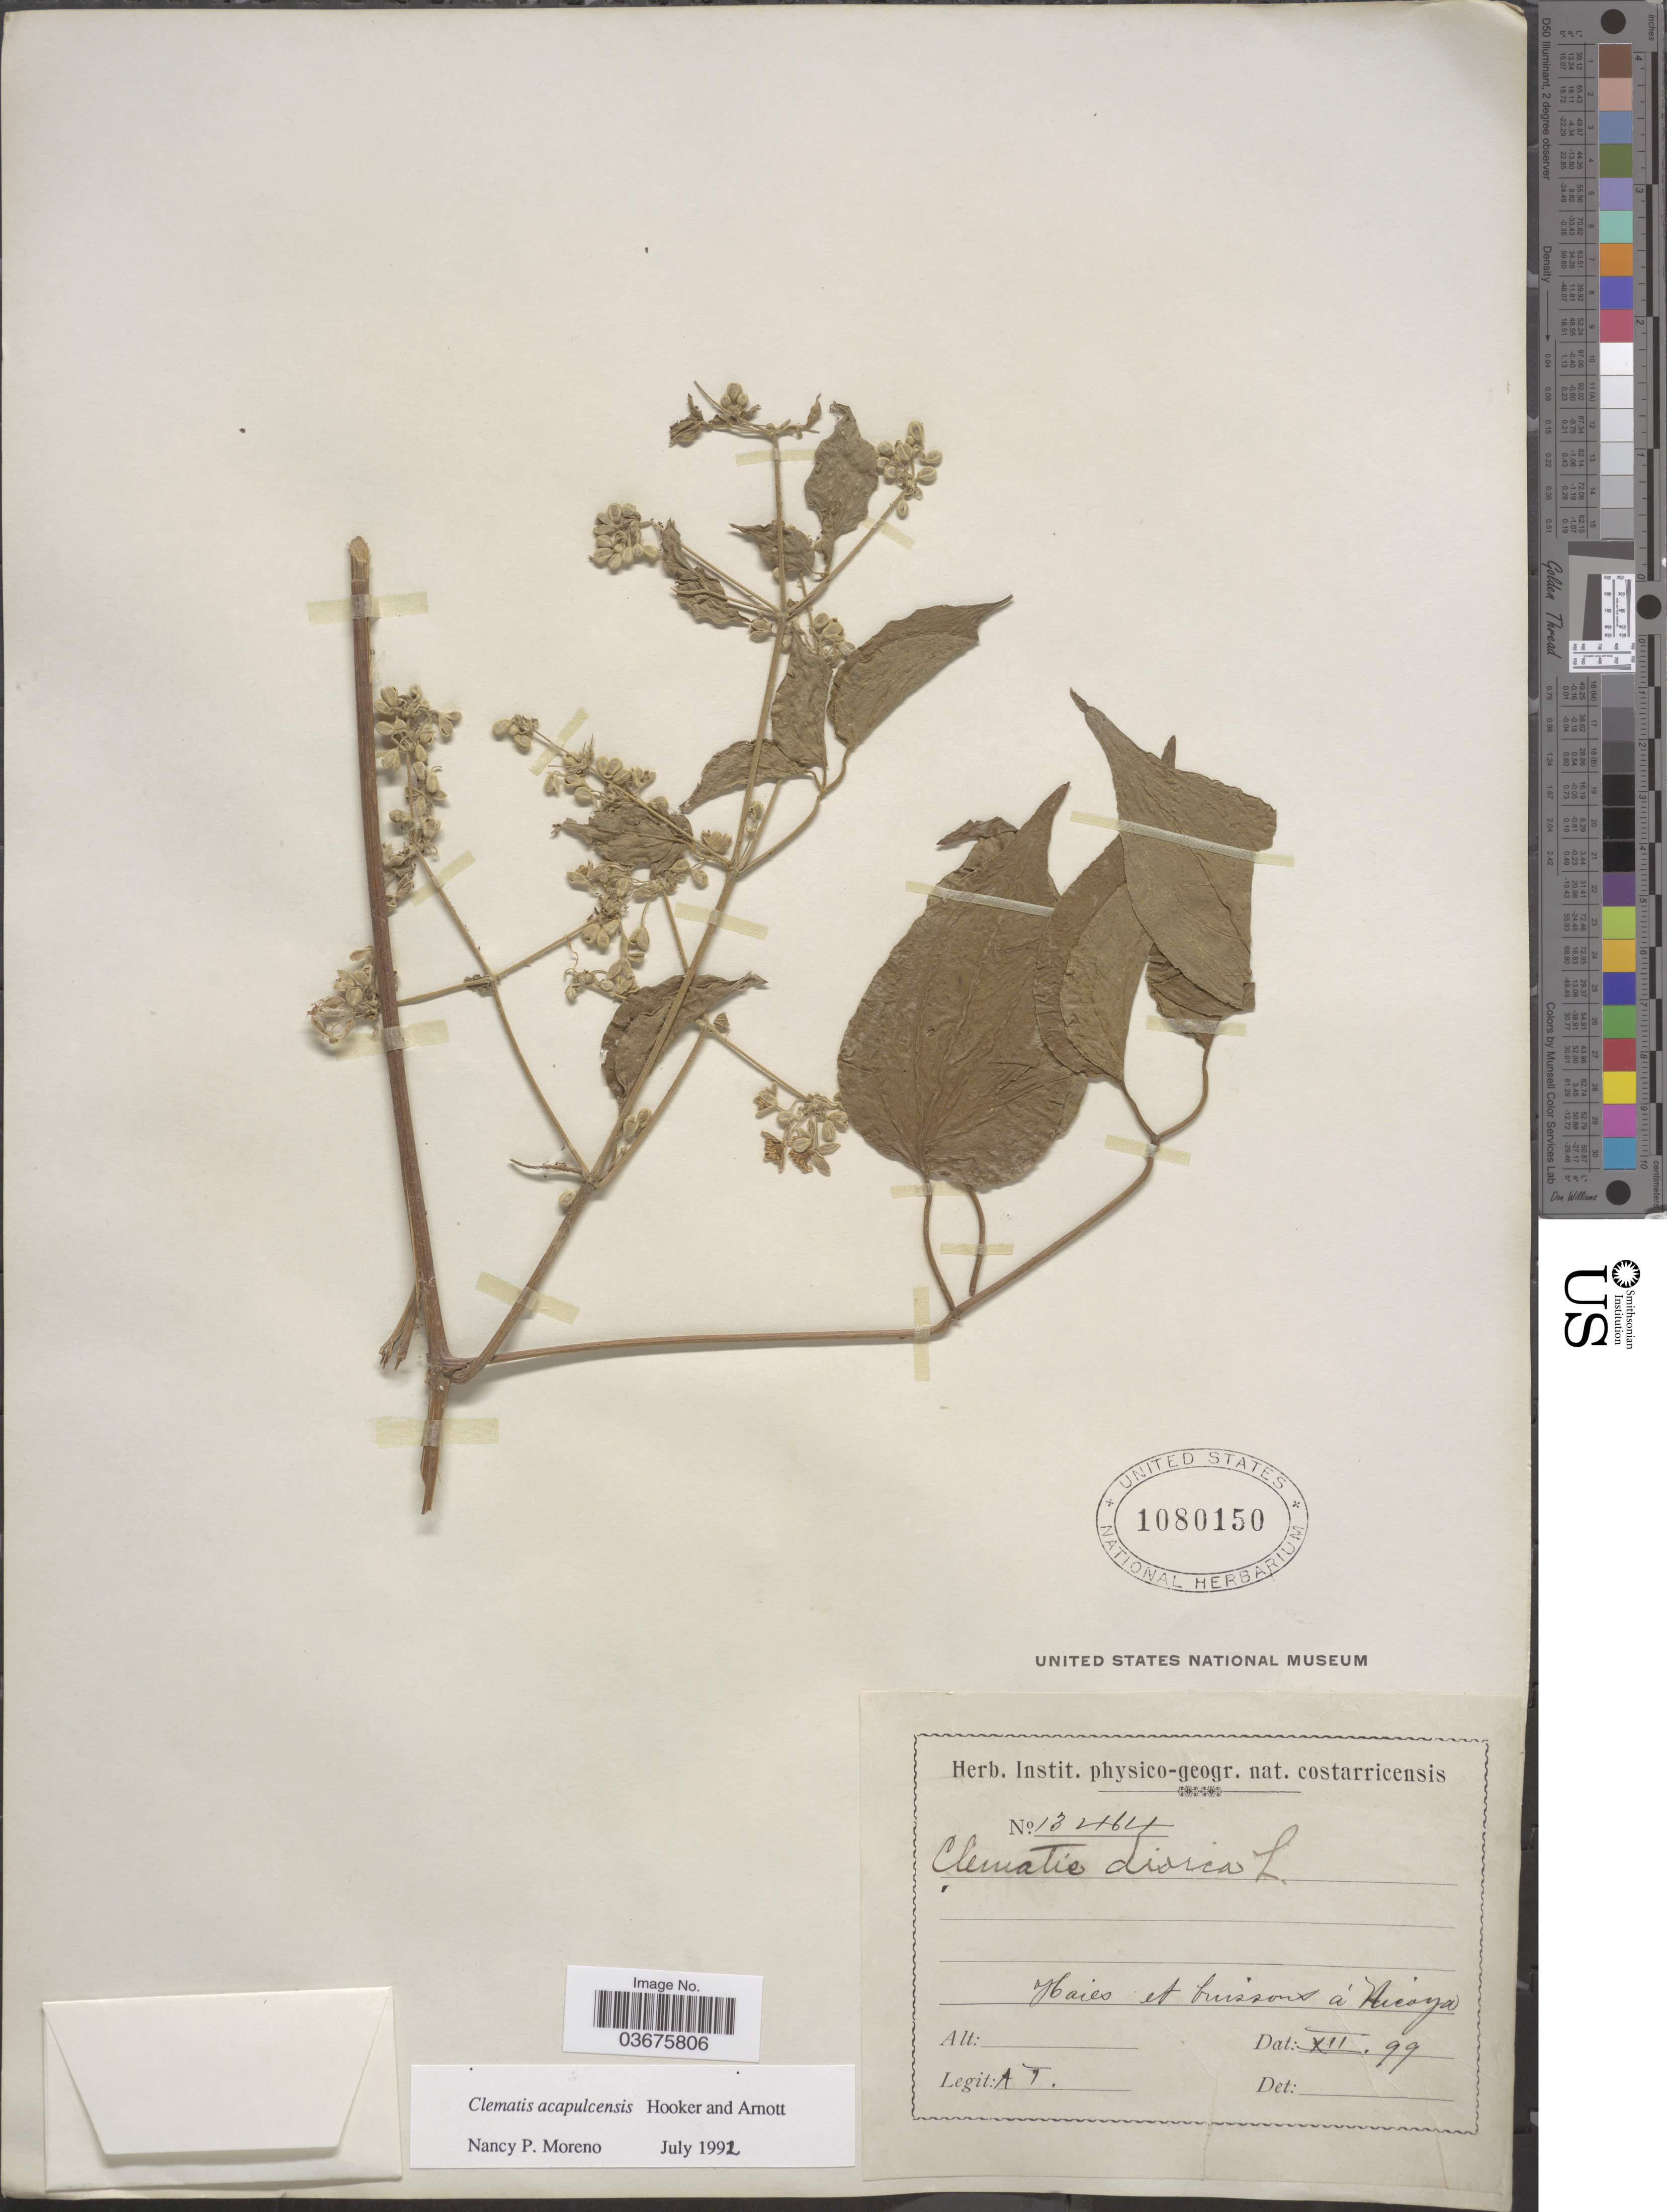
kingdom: Plantae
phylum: Tracheophyta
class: Magnoliopsida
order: Ranunculales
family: Ranunculaceae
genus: Clematis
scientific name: Clematis acapulcensis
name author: Hook. & Arn.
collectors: A. T.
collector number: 13464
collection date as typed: Transcribed d/m/y: /12/99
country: Costa Rica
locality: Haies et buissons à Nicoya.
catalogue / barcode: US 1080150